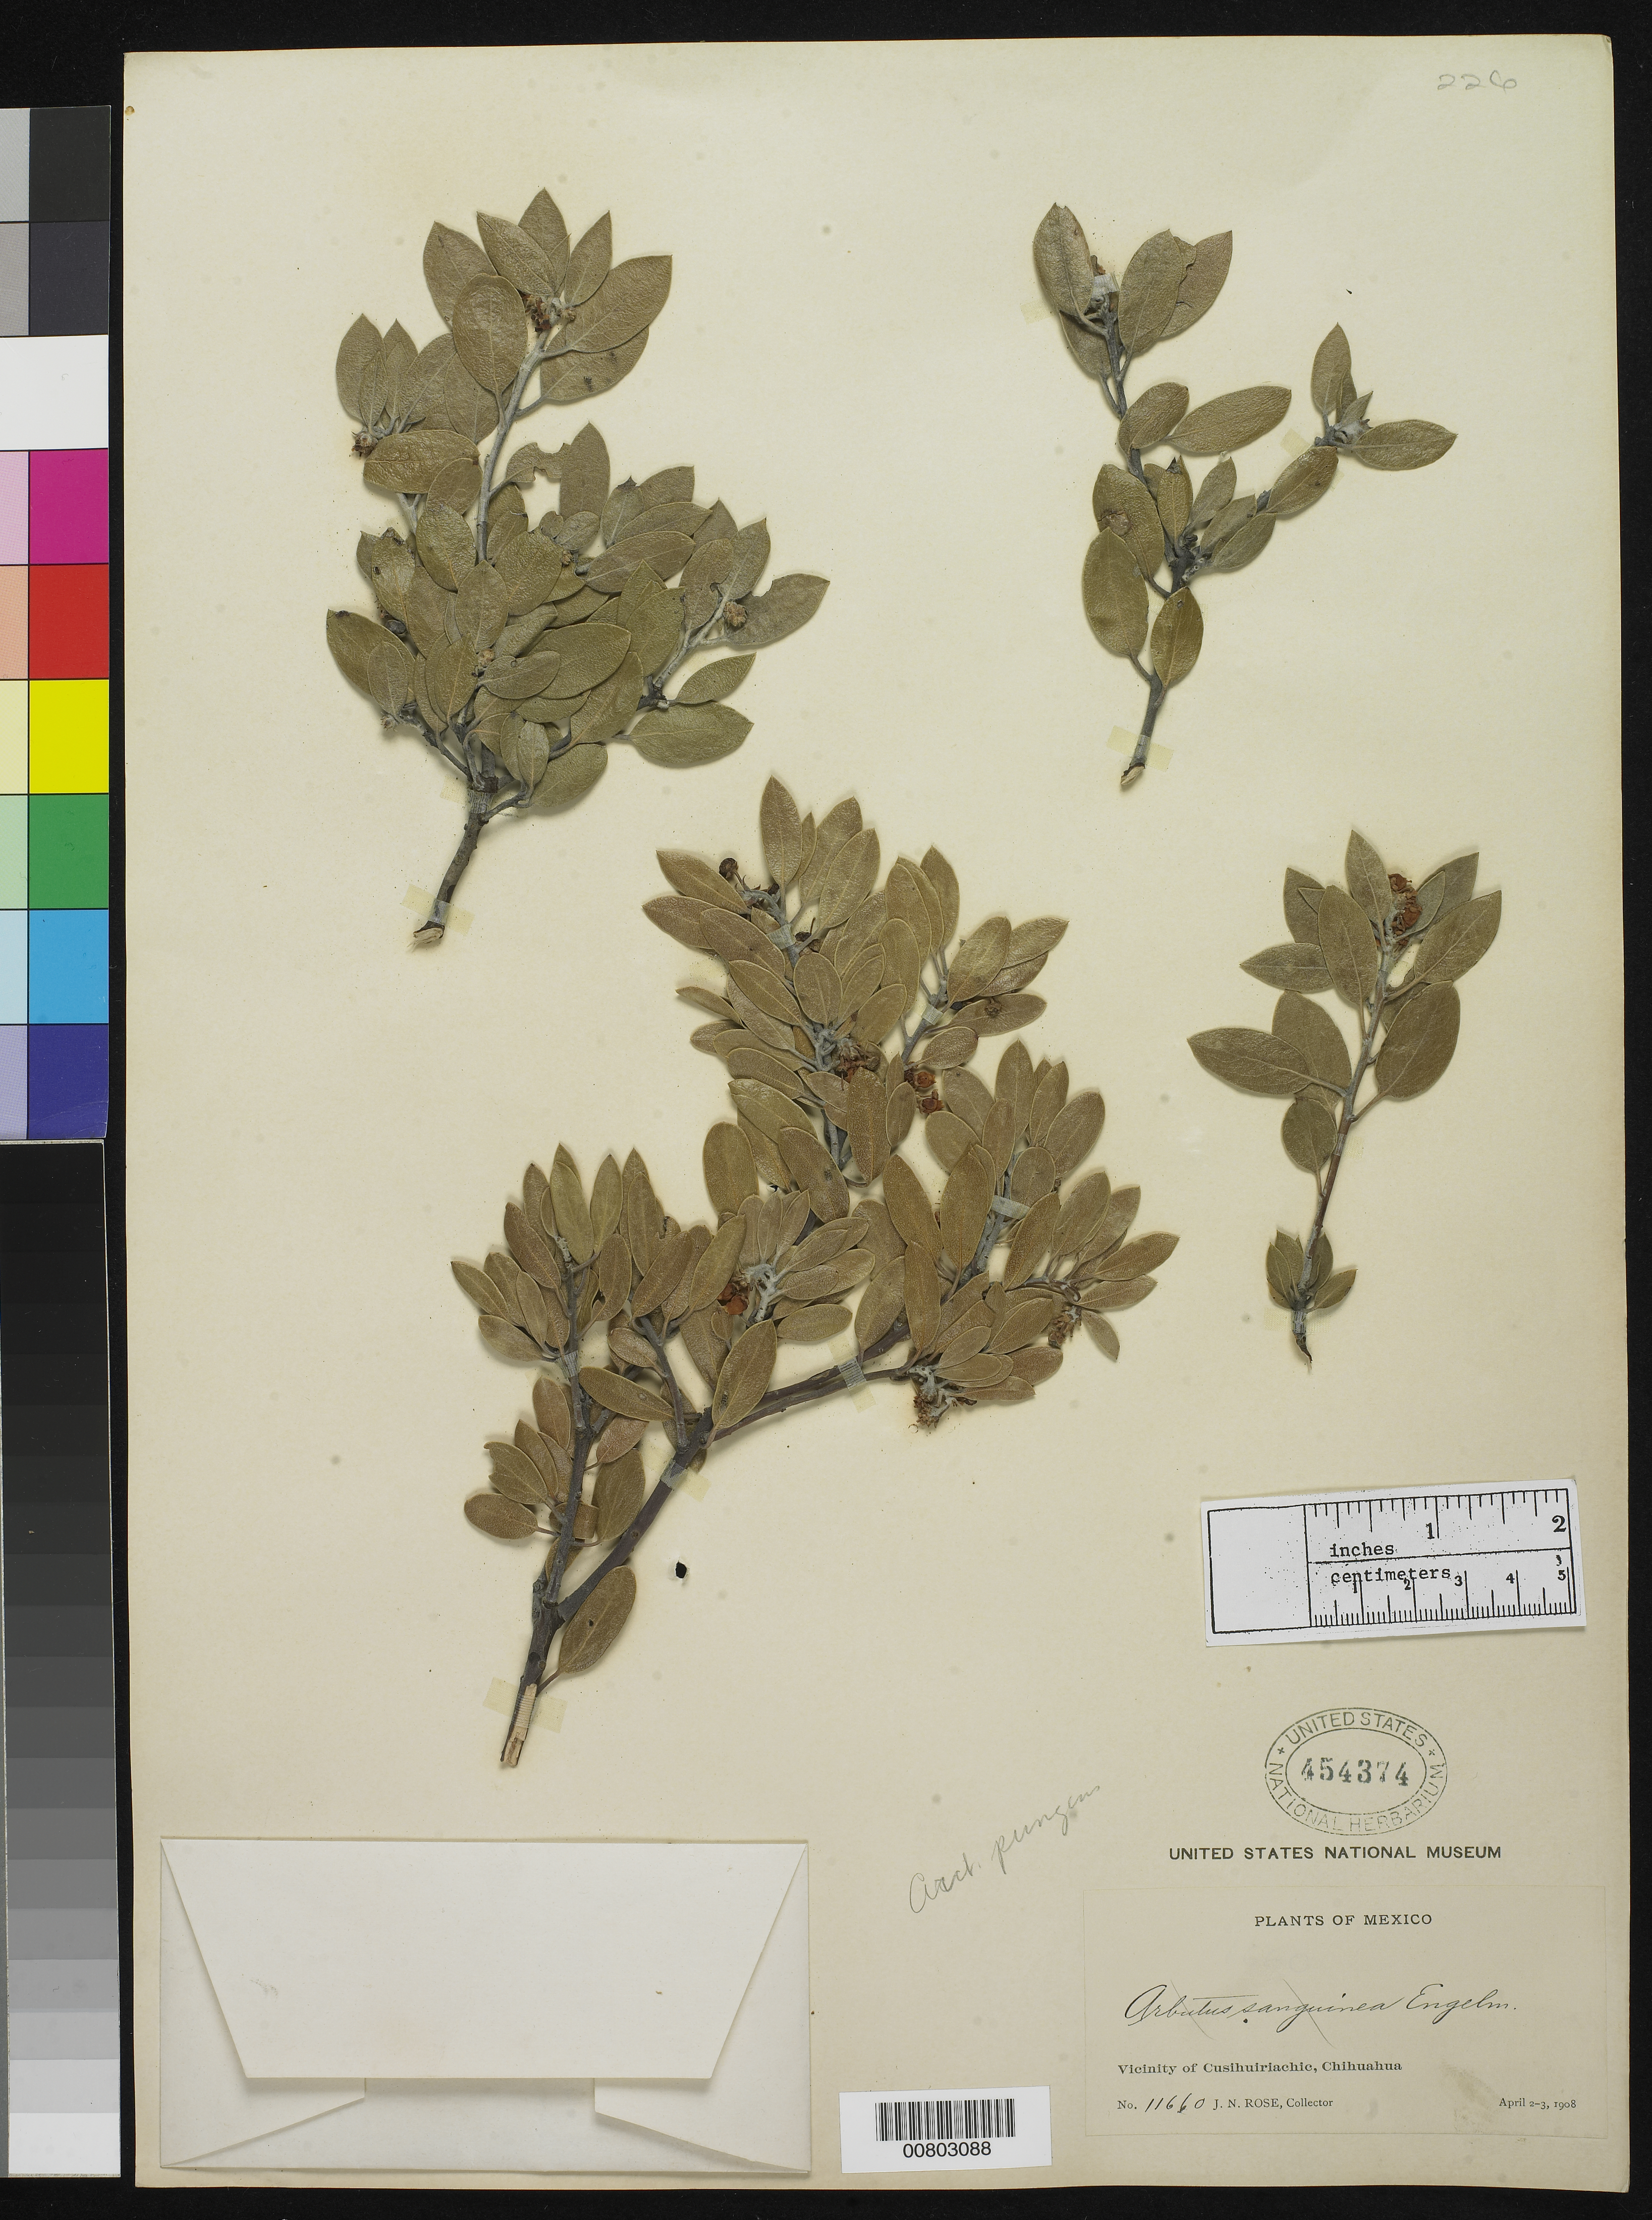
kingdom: Plantae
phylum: Tracheophyta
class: Magnoliopsida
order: Ericales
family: Ericaceae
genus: Arctostaphylos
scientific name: Arctostaphylos pungens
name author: Kunth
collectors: J. N. Rose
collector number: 11660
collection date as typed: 02 Apr 1908 to 02 Apr 1908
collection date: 1908-04-02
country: Mexico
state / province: Chihuahua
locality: Vicinity of Cusihuiriachic, Chihuahua.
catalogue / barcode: US 454374